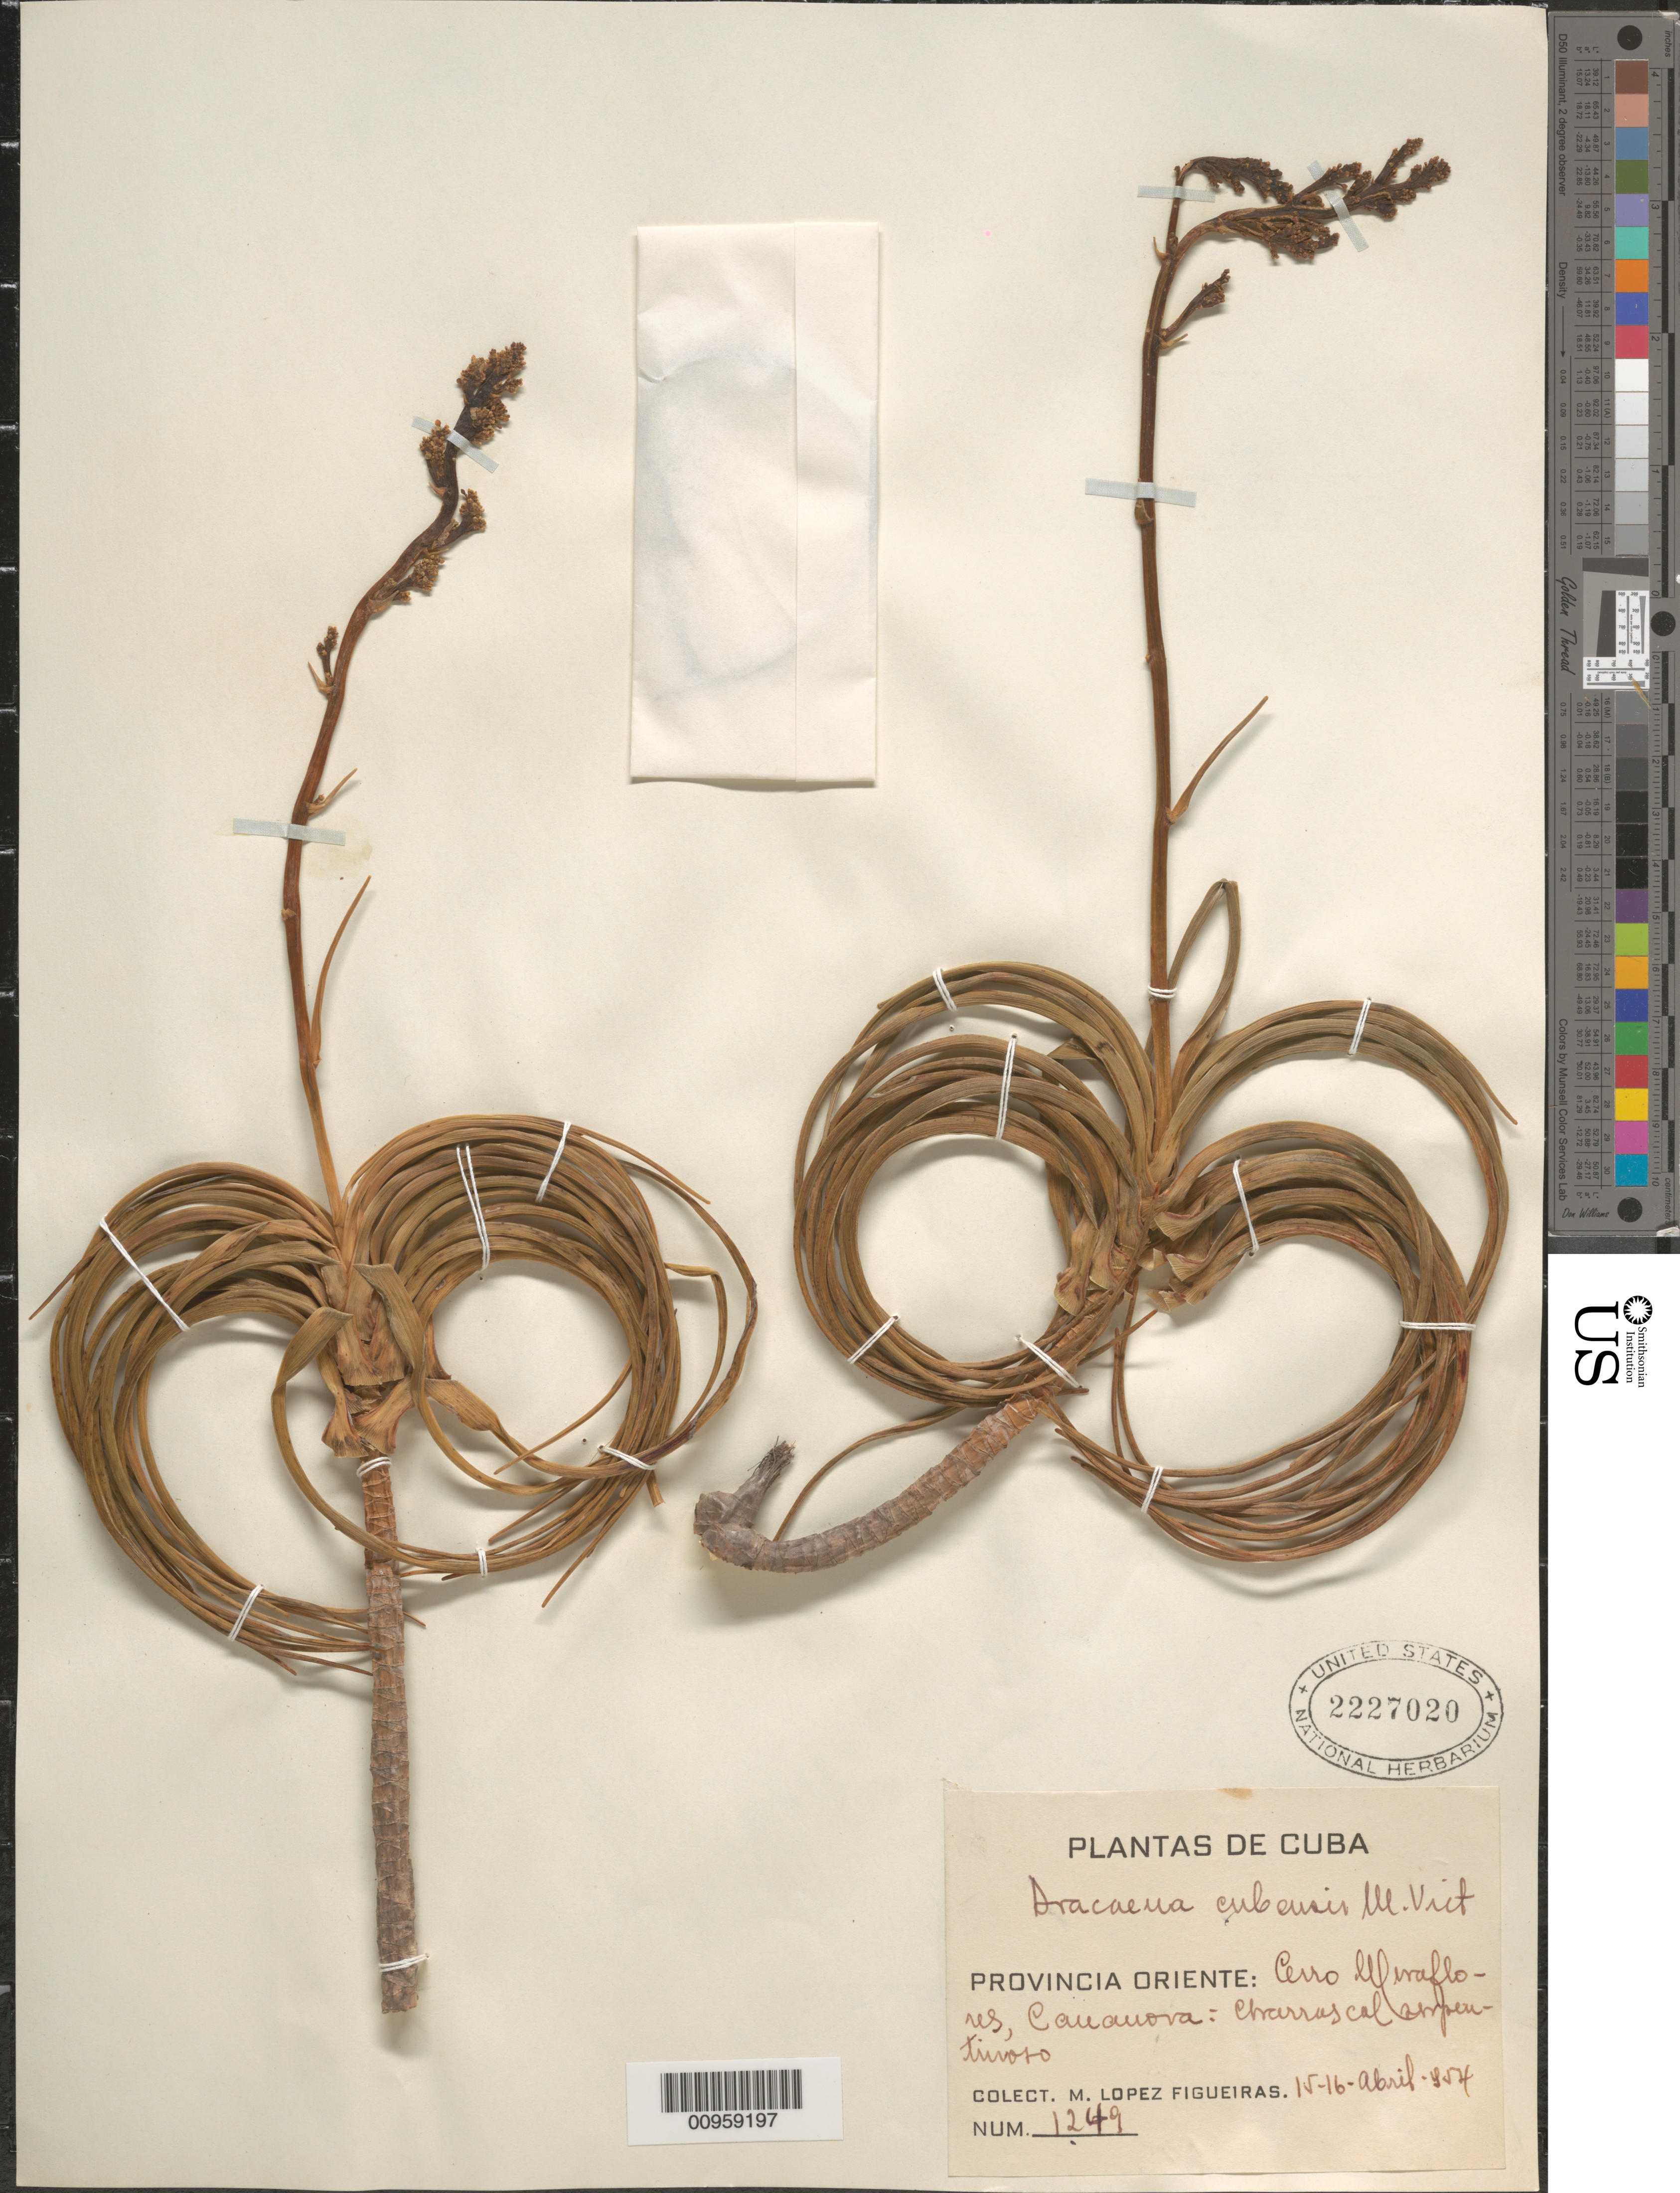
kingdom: Plantae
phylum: Tracheophyta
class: Liliopsida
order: Asparagales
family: Asparagaceae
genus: Dracaena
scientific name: Dracaena cubensis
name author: Vict.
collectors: M. López Figueiras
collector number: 1249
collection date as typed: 15 Apr 1954 to 16 Apr 1954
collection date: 1954-04-15/1954-04-16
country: Cuba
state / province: Oriente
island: Cuba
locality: Cerro Miraflores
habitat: Cauauova = Charrascal serpentinoso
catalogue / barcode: US 2227020